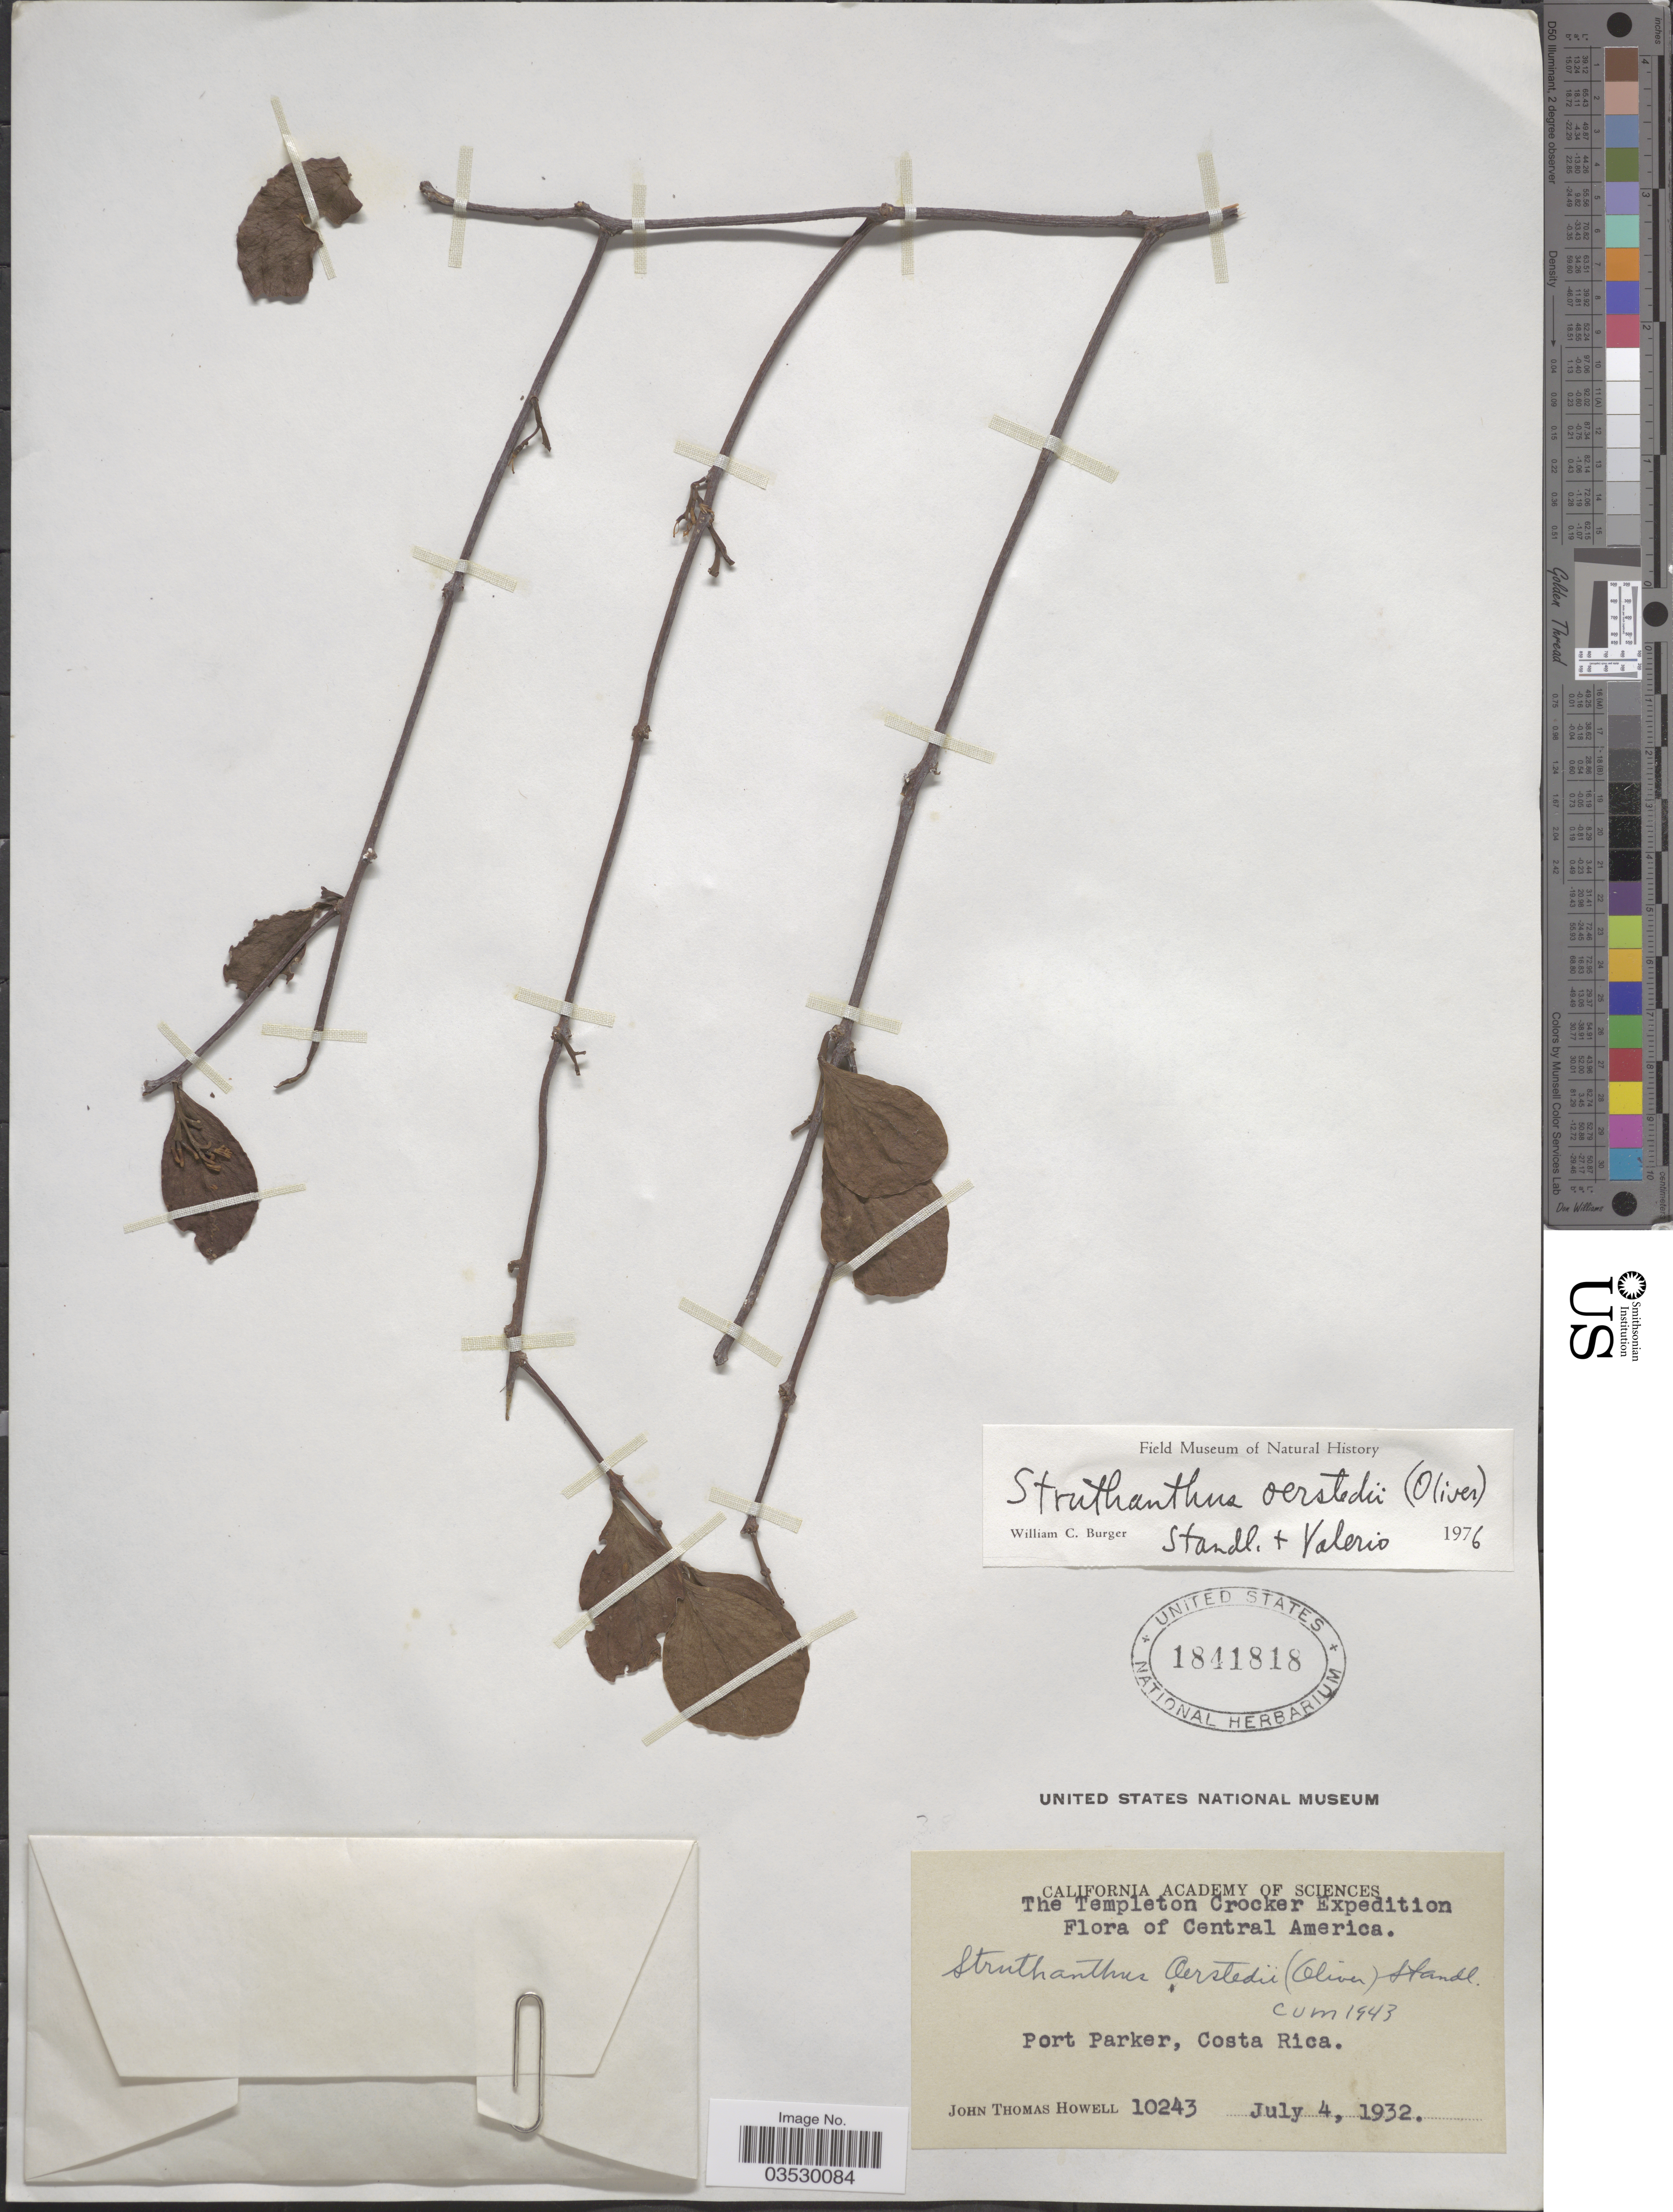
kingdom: Plantae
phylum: Tracheophyta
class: Magnoliopsida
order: Santalales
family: Loranthaceae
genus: Struthanthus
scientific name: Struthanthus oerstedii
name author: Standl.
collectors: J. T. Howell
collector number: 10243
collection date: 1932-07-04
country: Costa Rica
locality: Port Parker.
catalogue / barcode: US 1841818